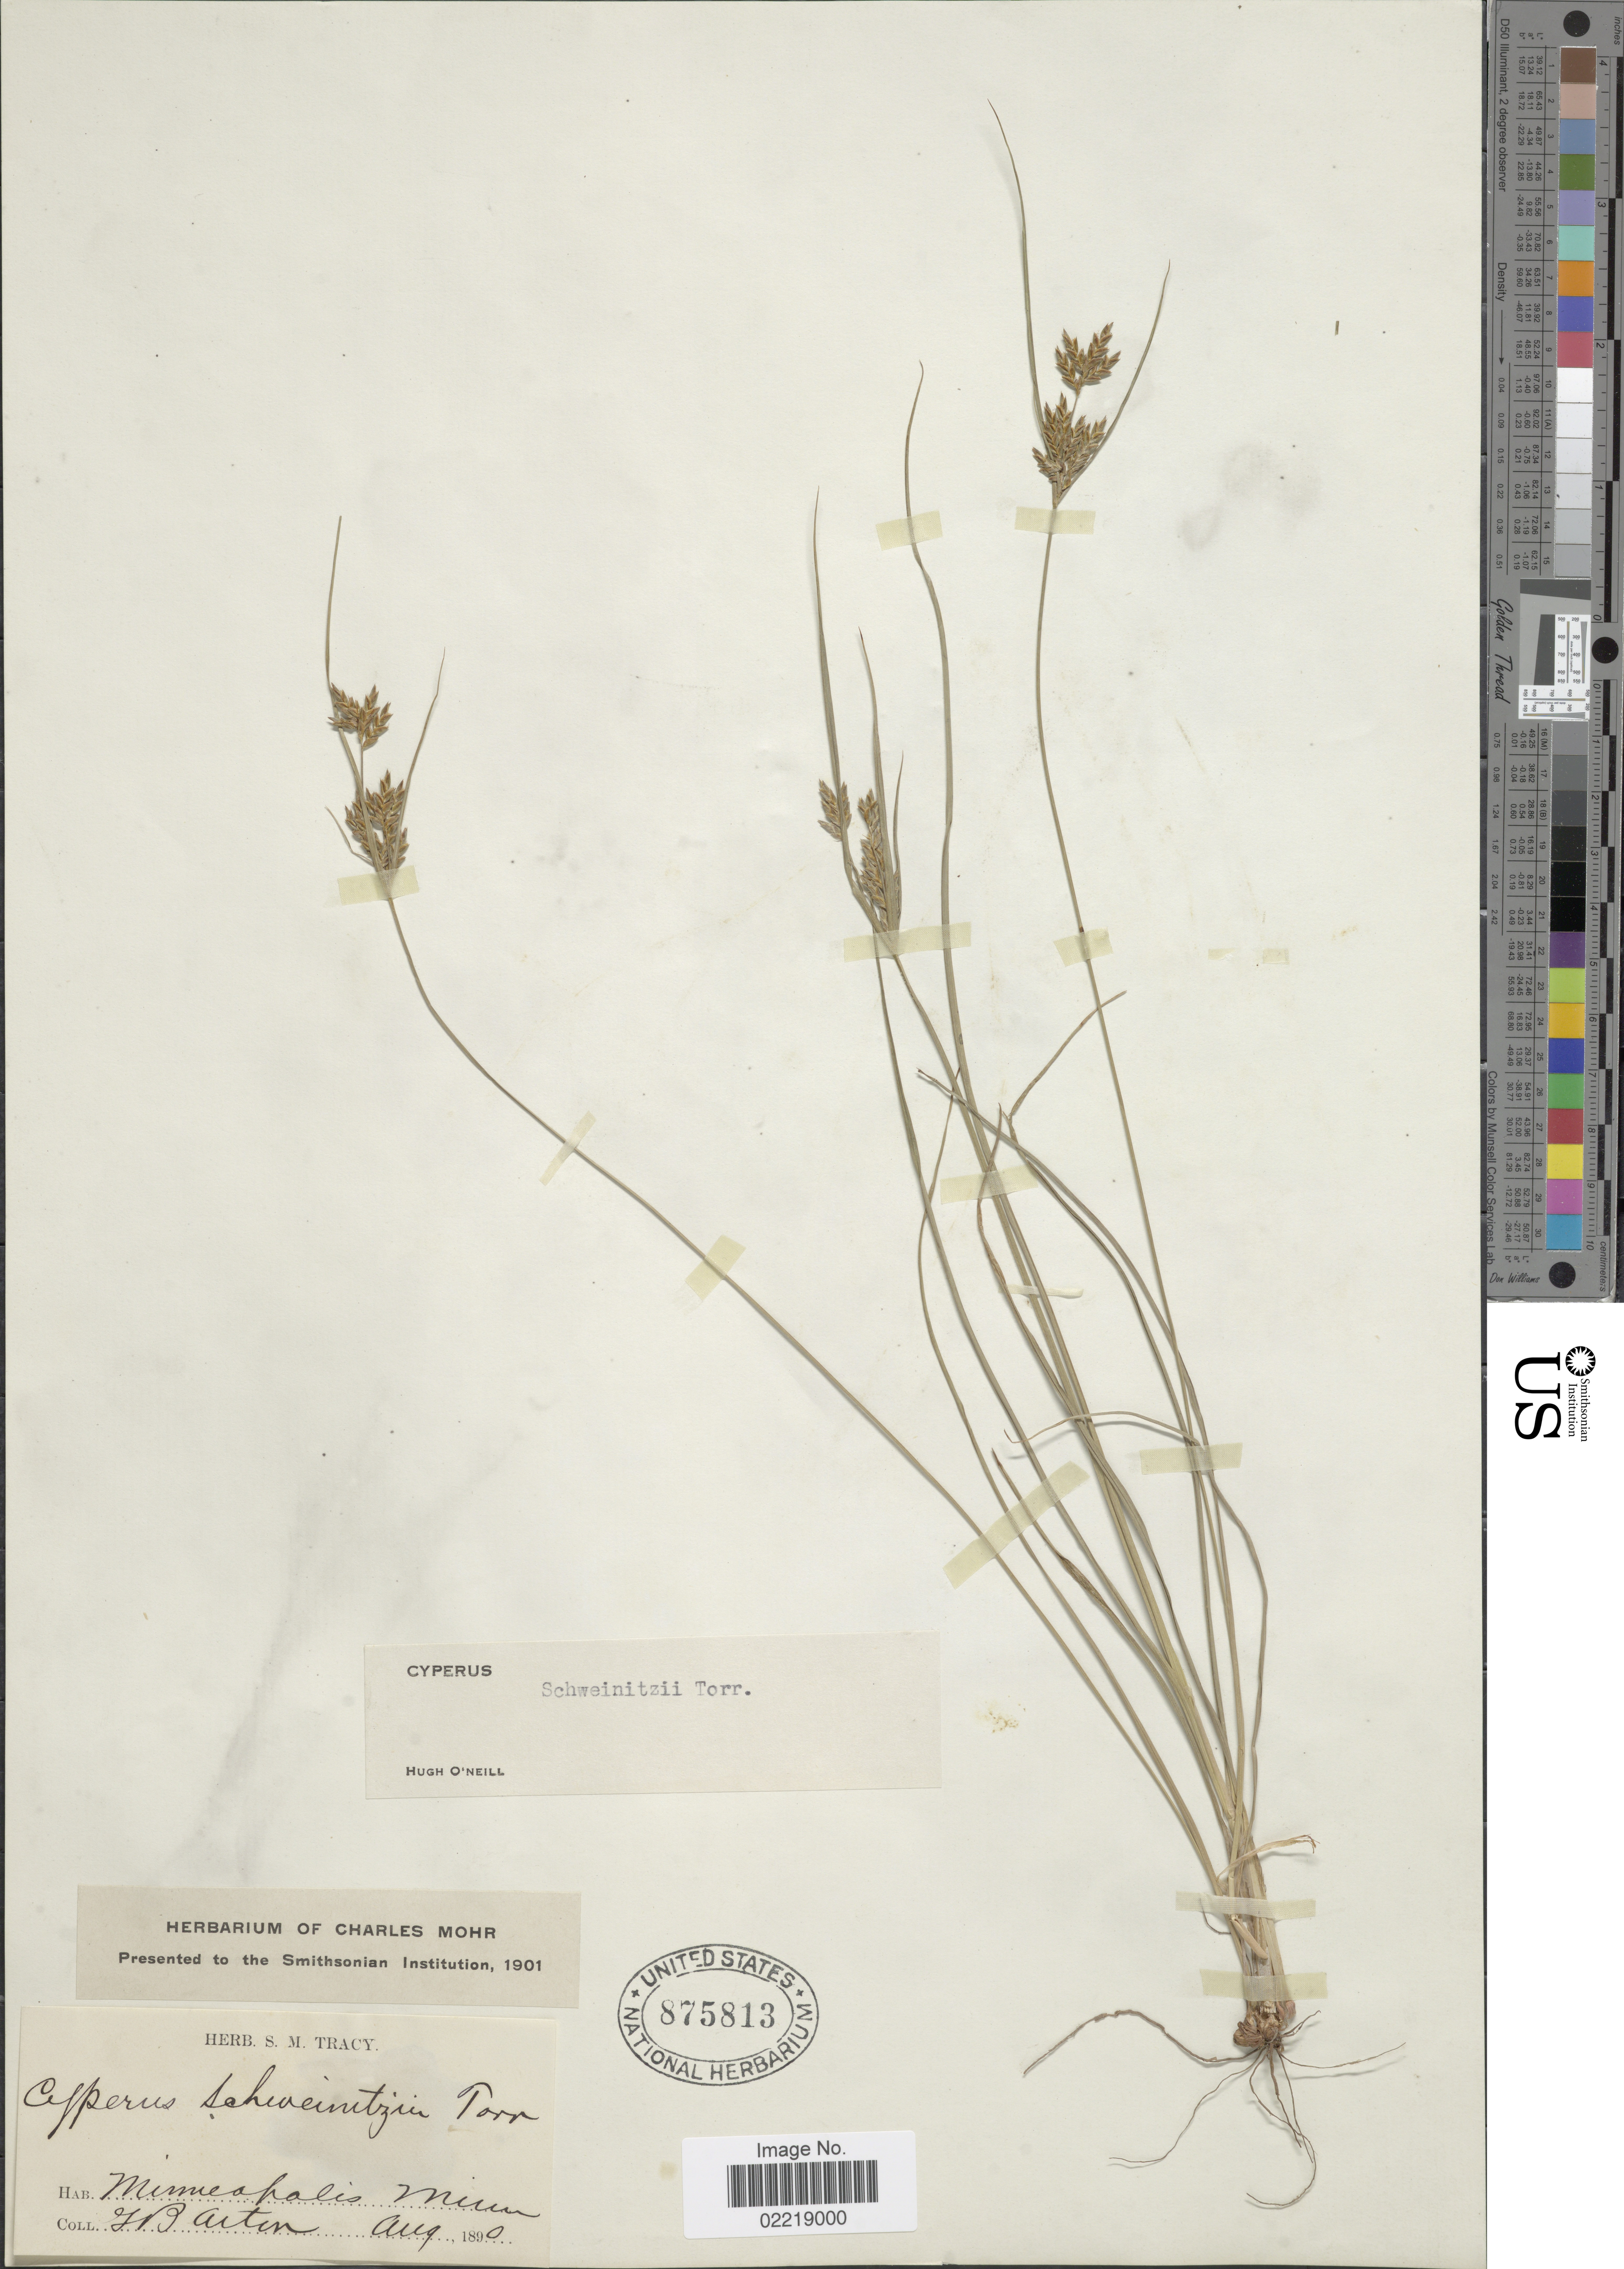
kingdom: Plantae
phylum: Tracheophyta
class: Liliopsida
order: Poales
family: Cyperaceae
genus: Cyperus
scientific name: Cyperus schweinitzii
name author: Torr.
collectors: G. B. Aiton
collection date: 1890-08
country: United States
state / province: Minnesota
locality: Minneapolis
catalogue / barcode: US 875813